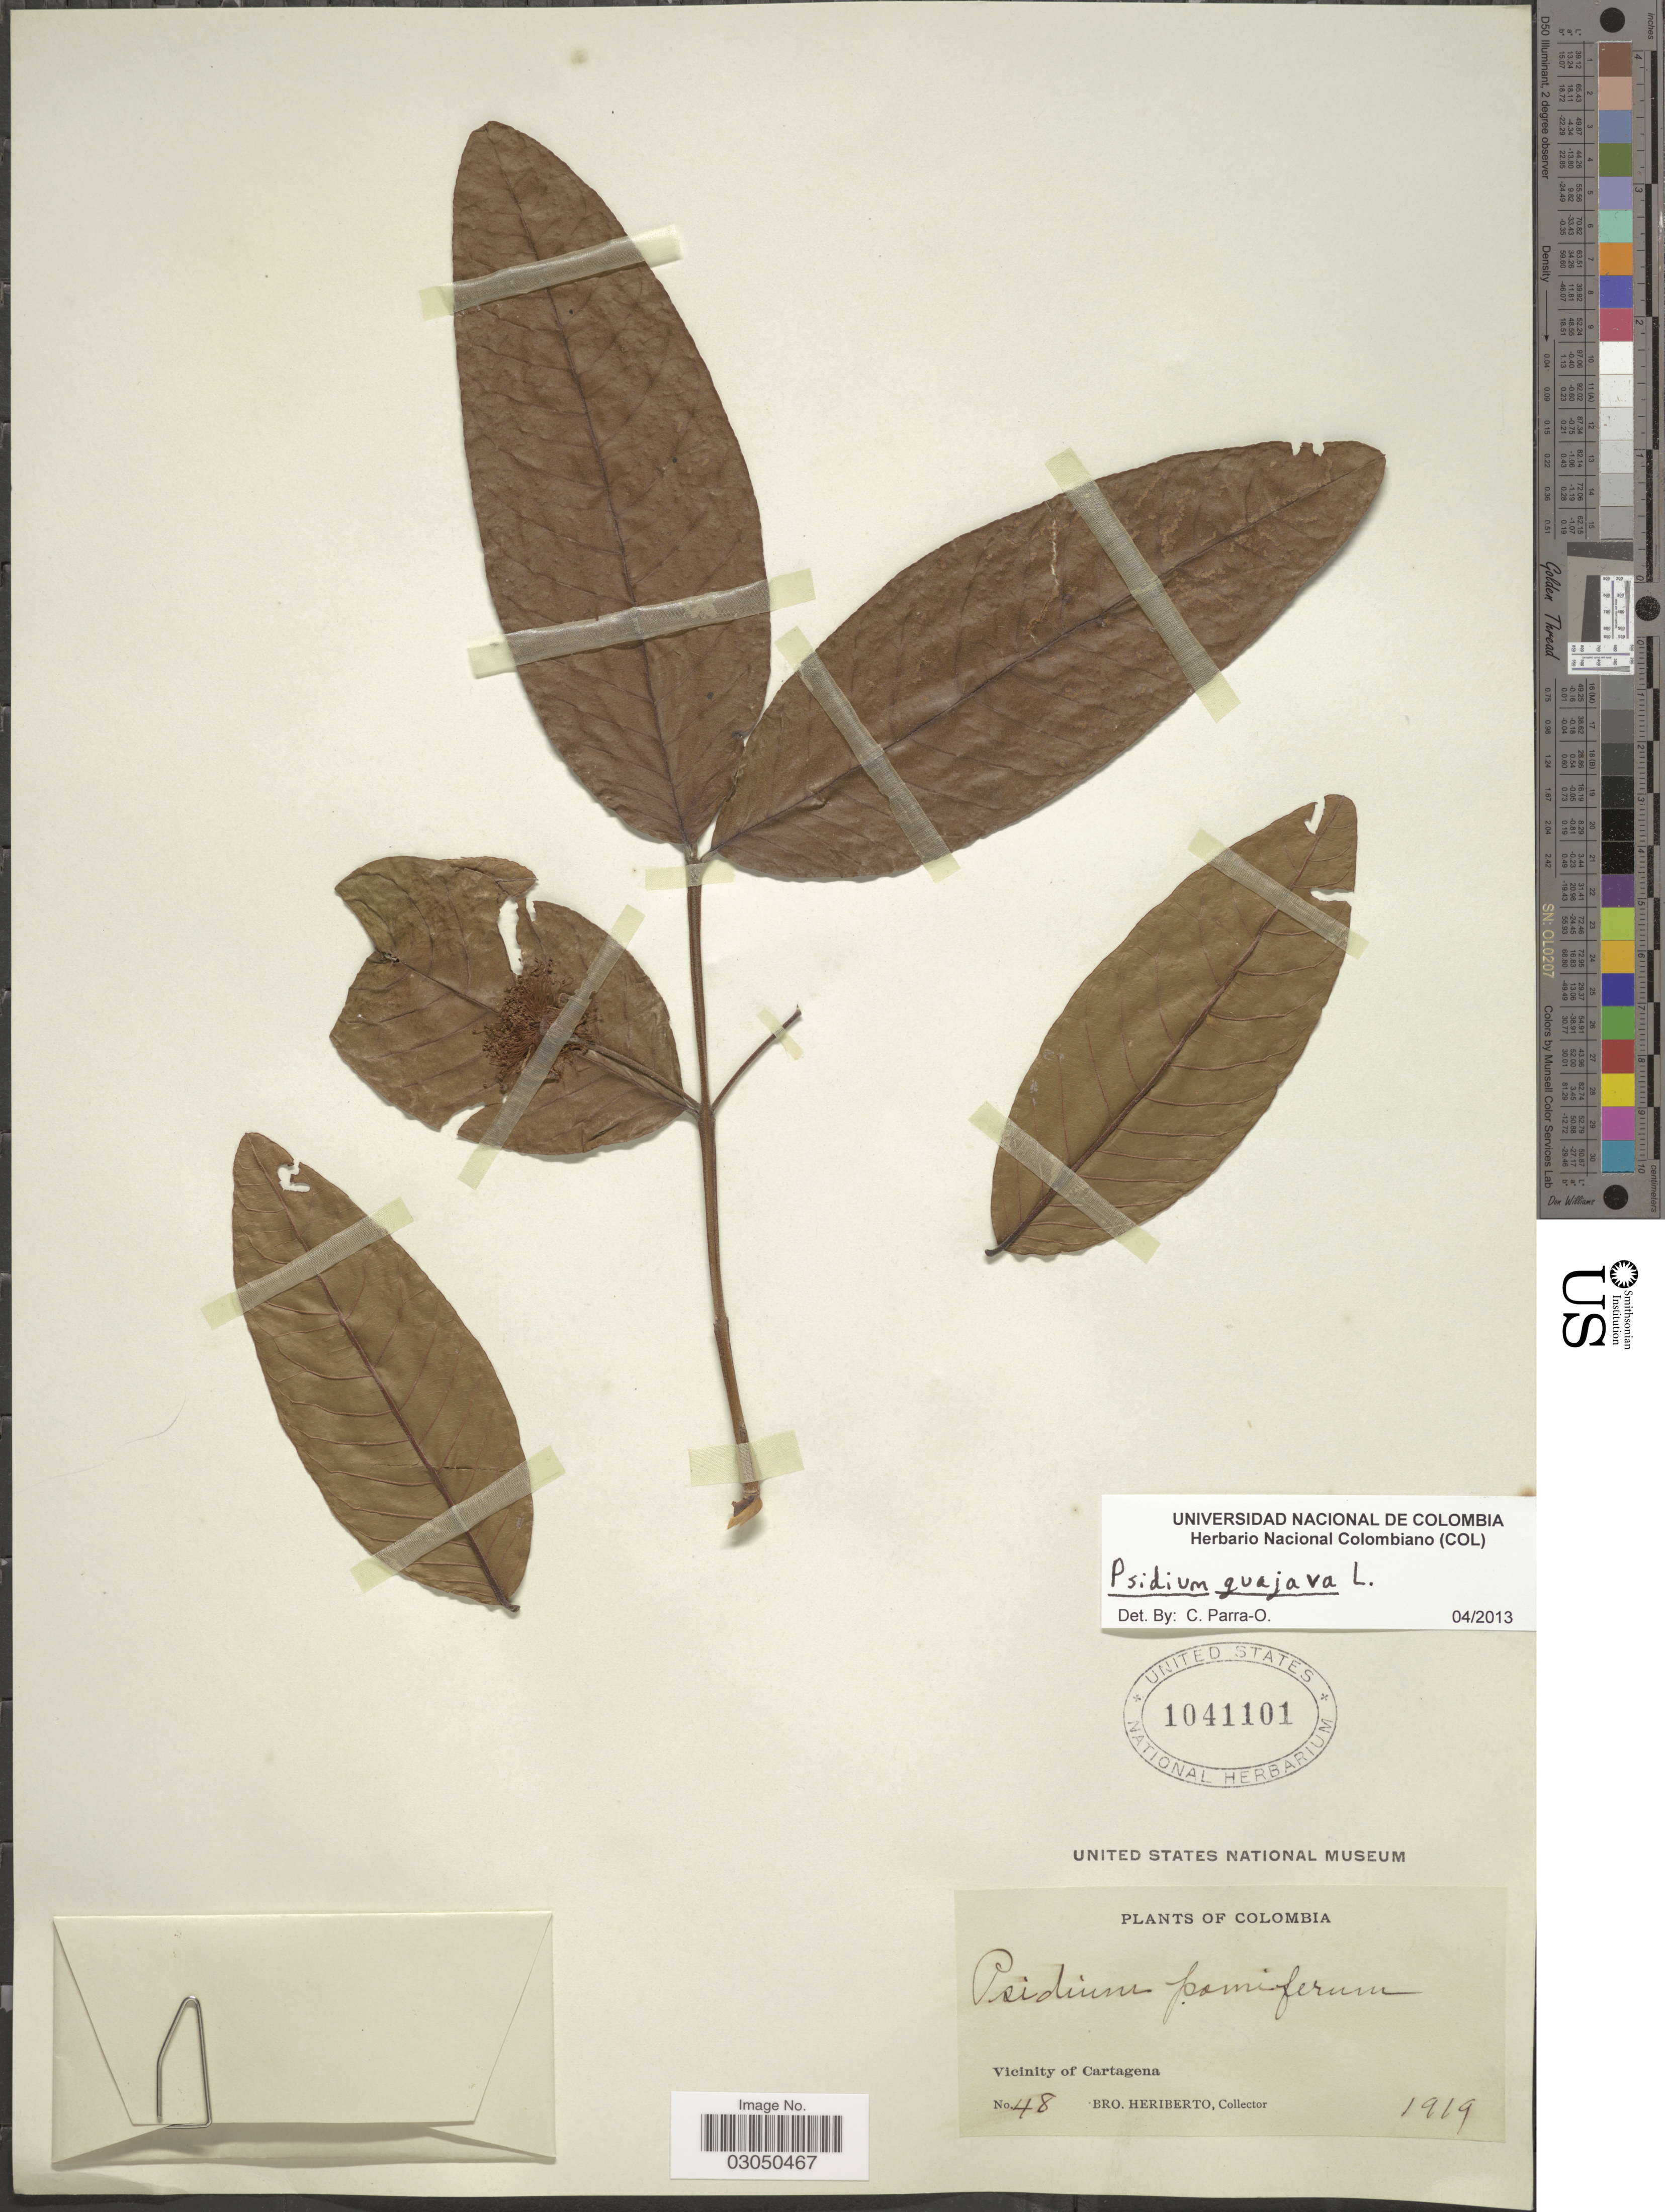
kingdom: Plantae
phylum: Tracheophyta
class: Magnoliopsida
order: Myrtales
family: Myrtaceae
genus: Psidium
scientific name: Psidium guajava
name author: L.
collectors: B. Heriberto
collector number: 48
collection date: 1919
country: Colombia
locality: Vicinity of Cartagena.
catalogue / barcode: US 1041101